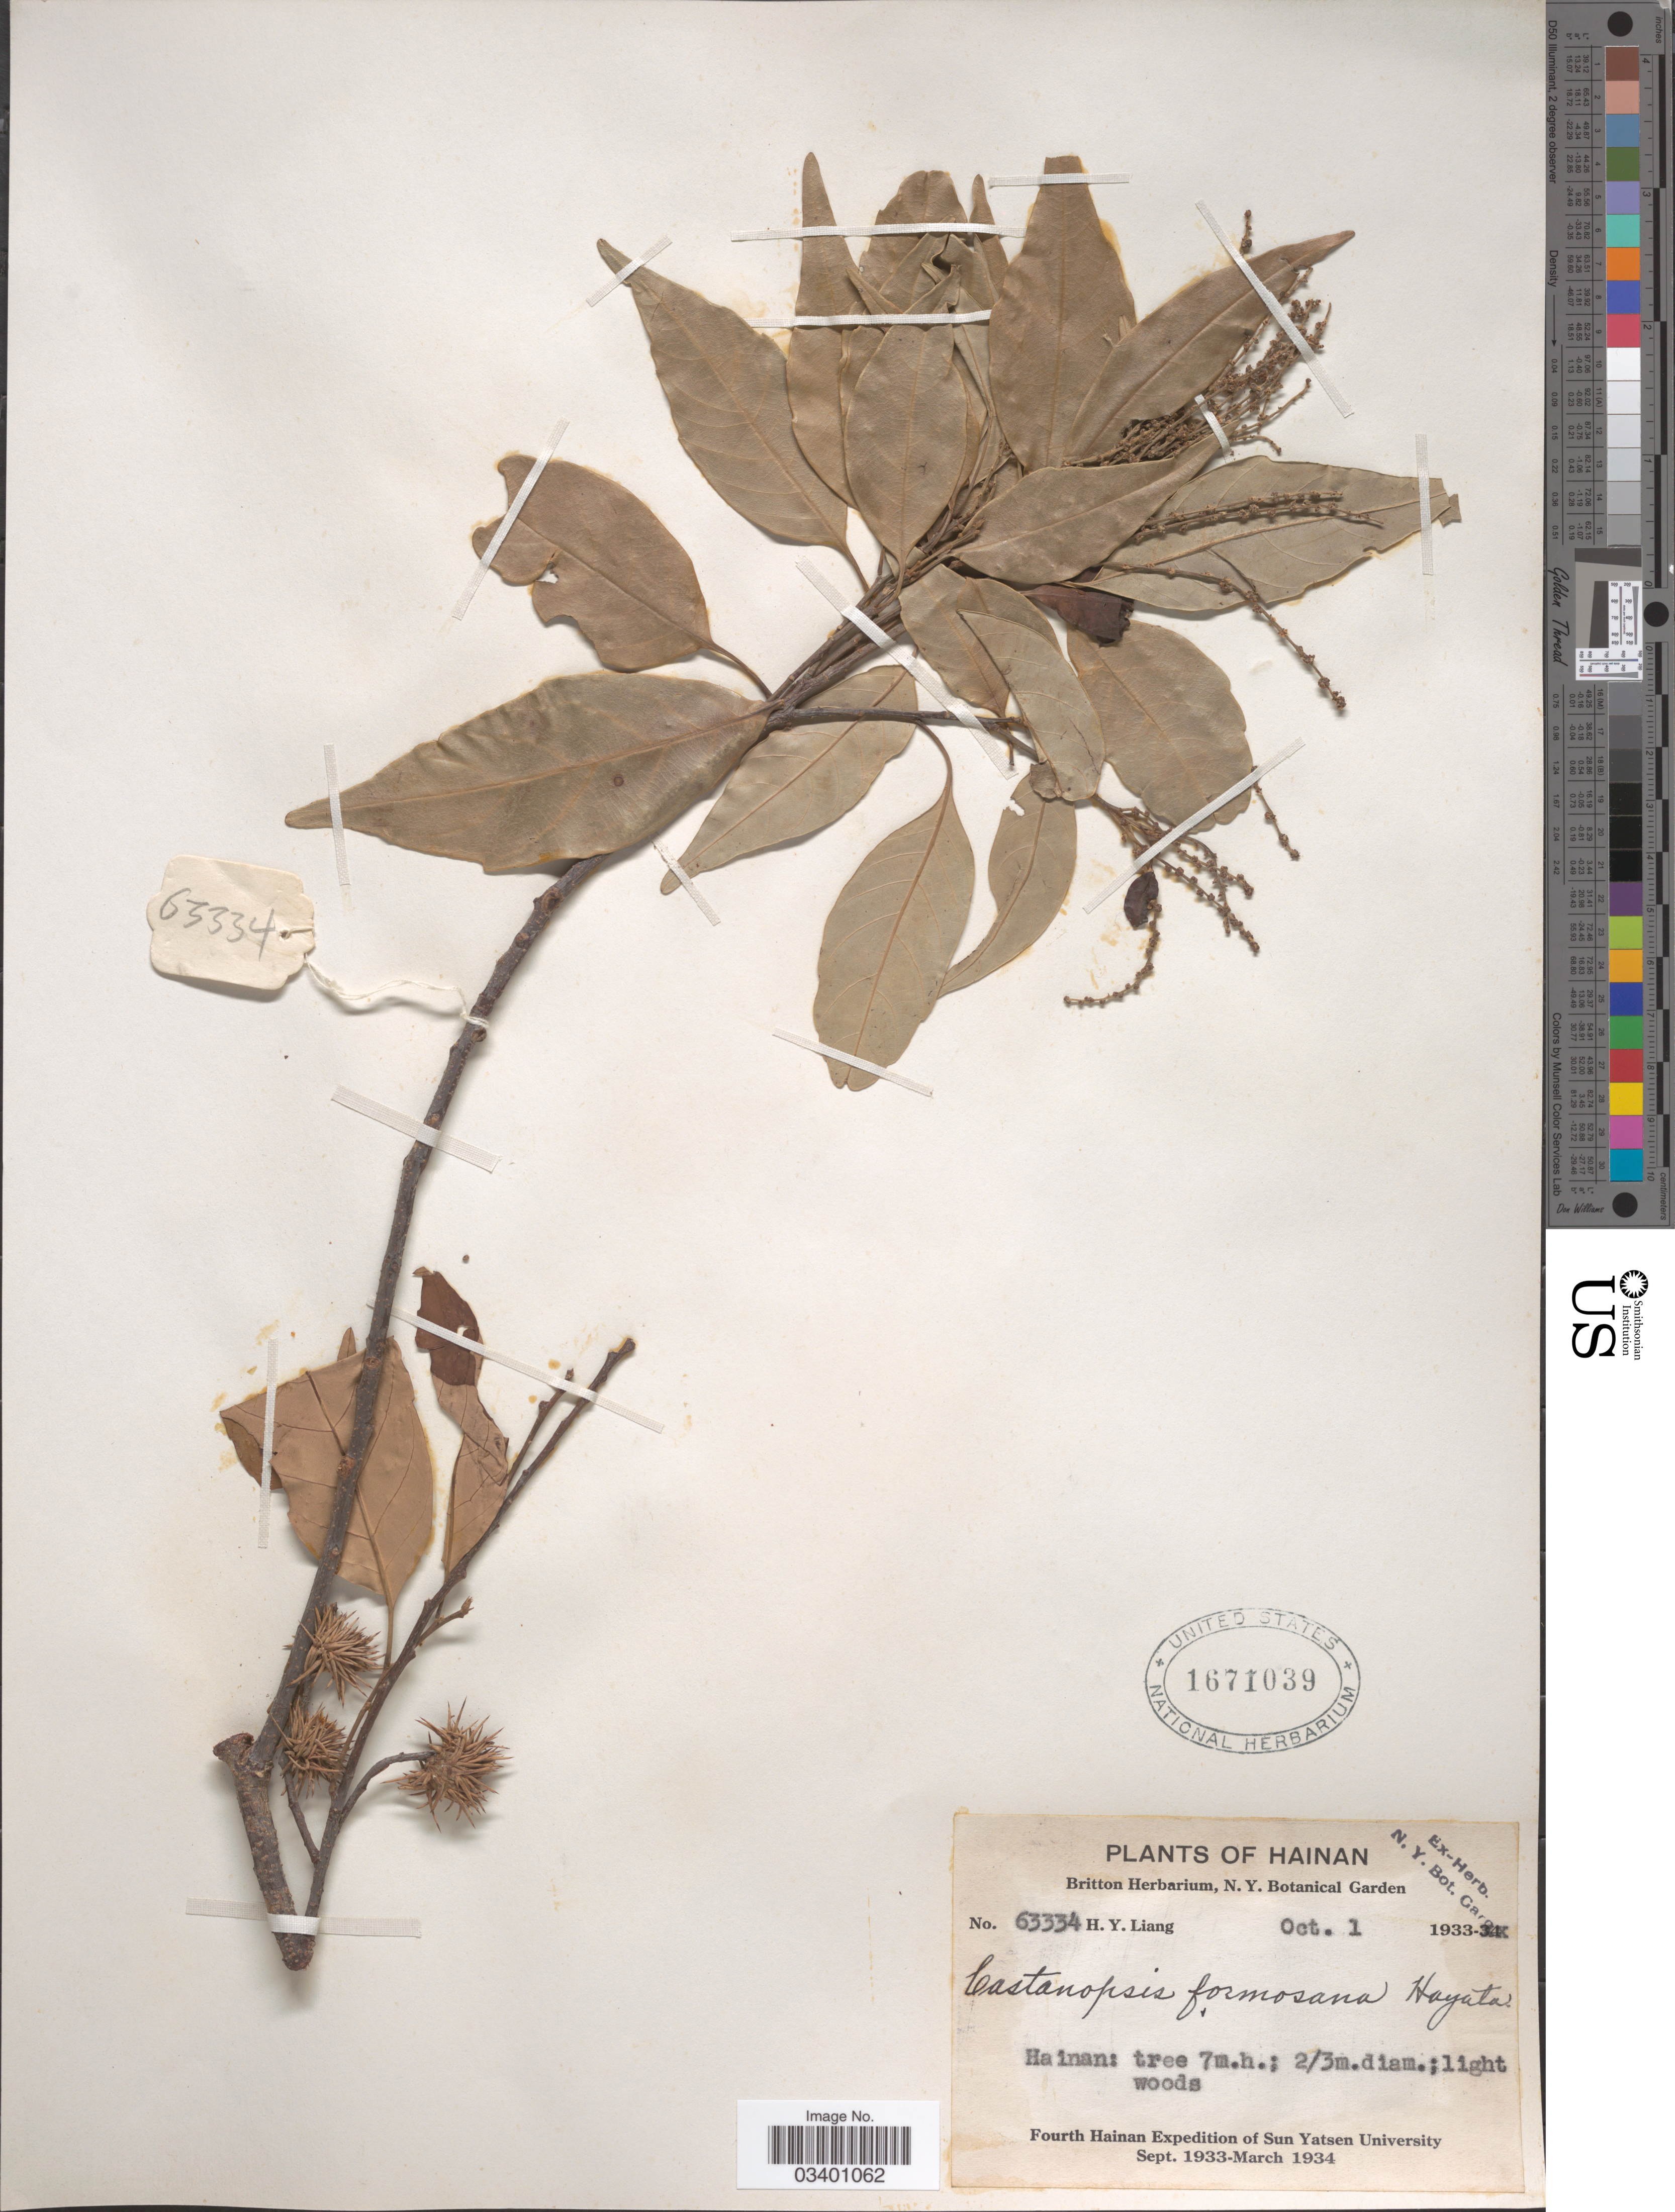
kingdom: Plantae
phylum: Tracheophyta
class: Magnoliopsida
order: Fagales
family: Fagaceae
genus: Castanopsis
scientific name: Castanopsis formosana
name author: (Skan) Hayata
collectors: H. Y. Liang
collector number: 63334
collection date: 1933-10-01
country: China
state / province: Hainan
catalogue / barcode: US 1671039